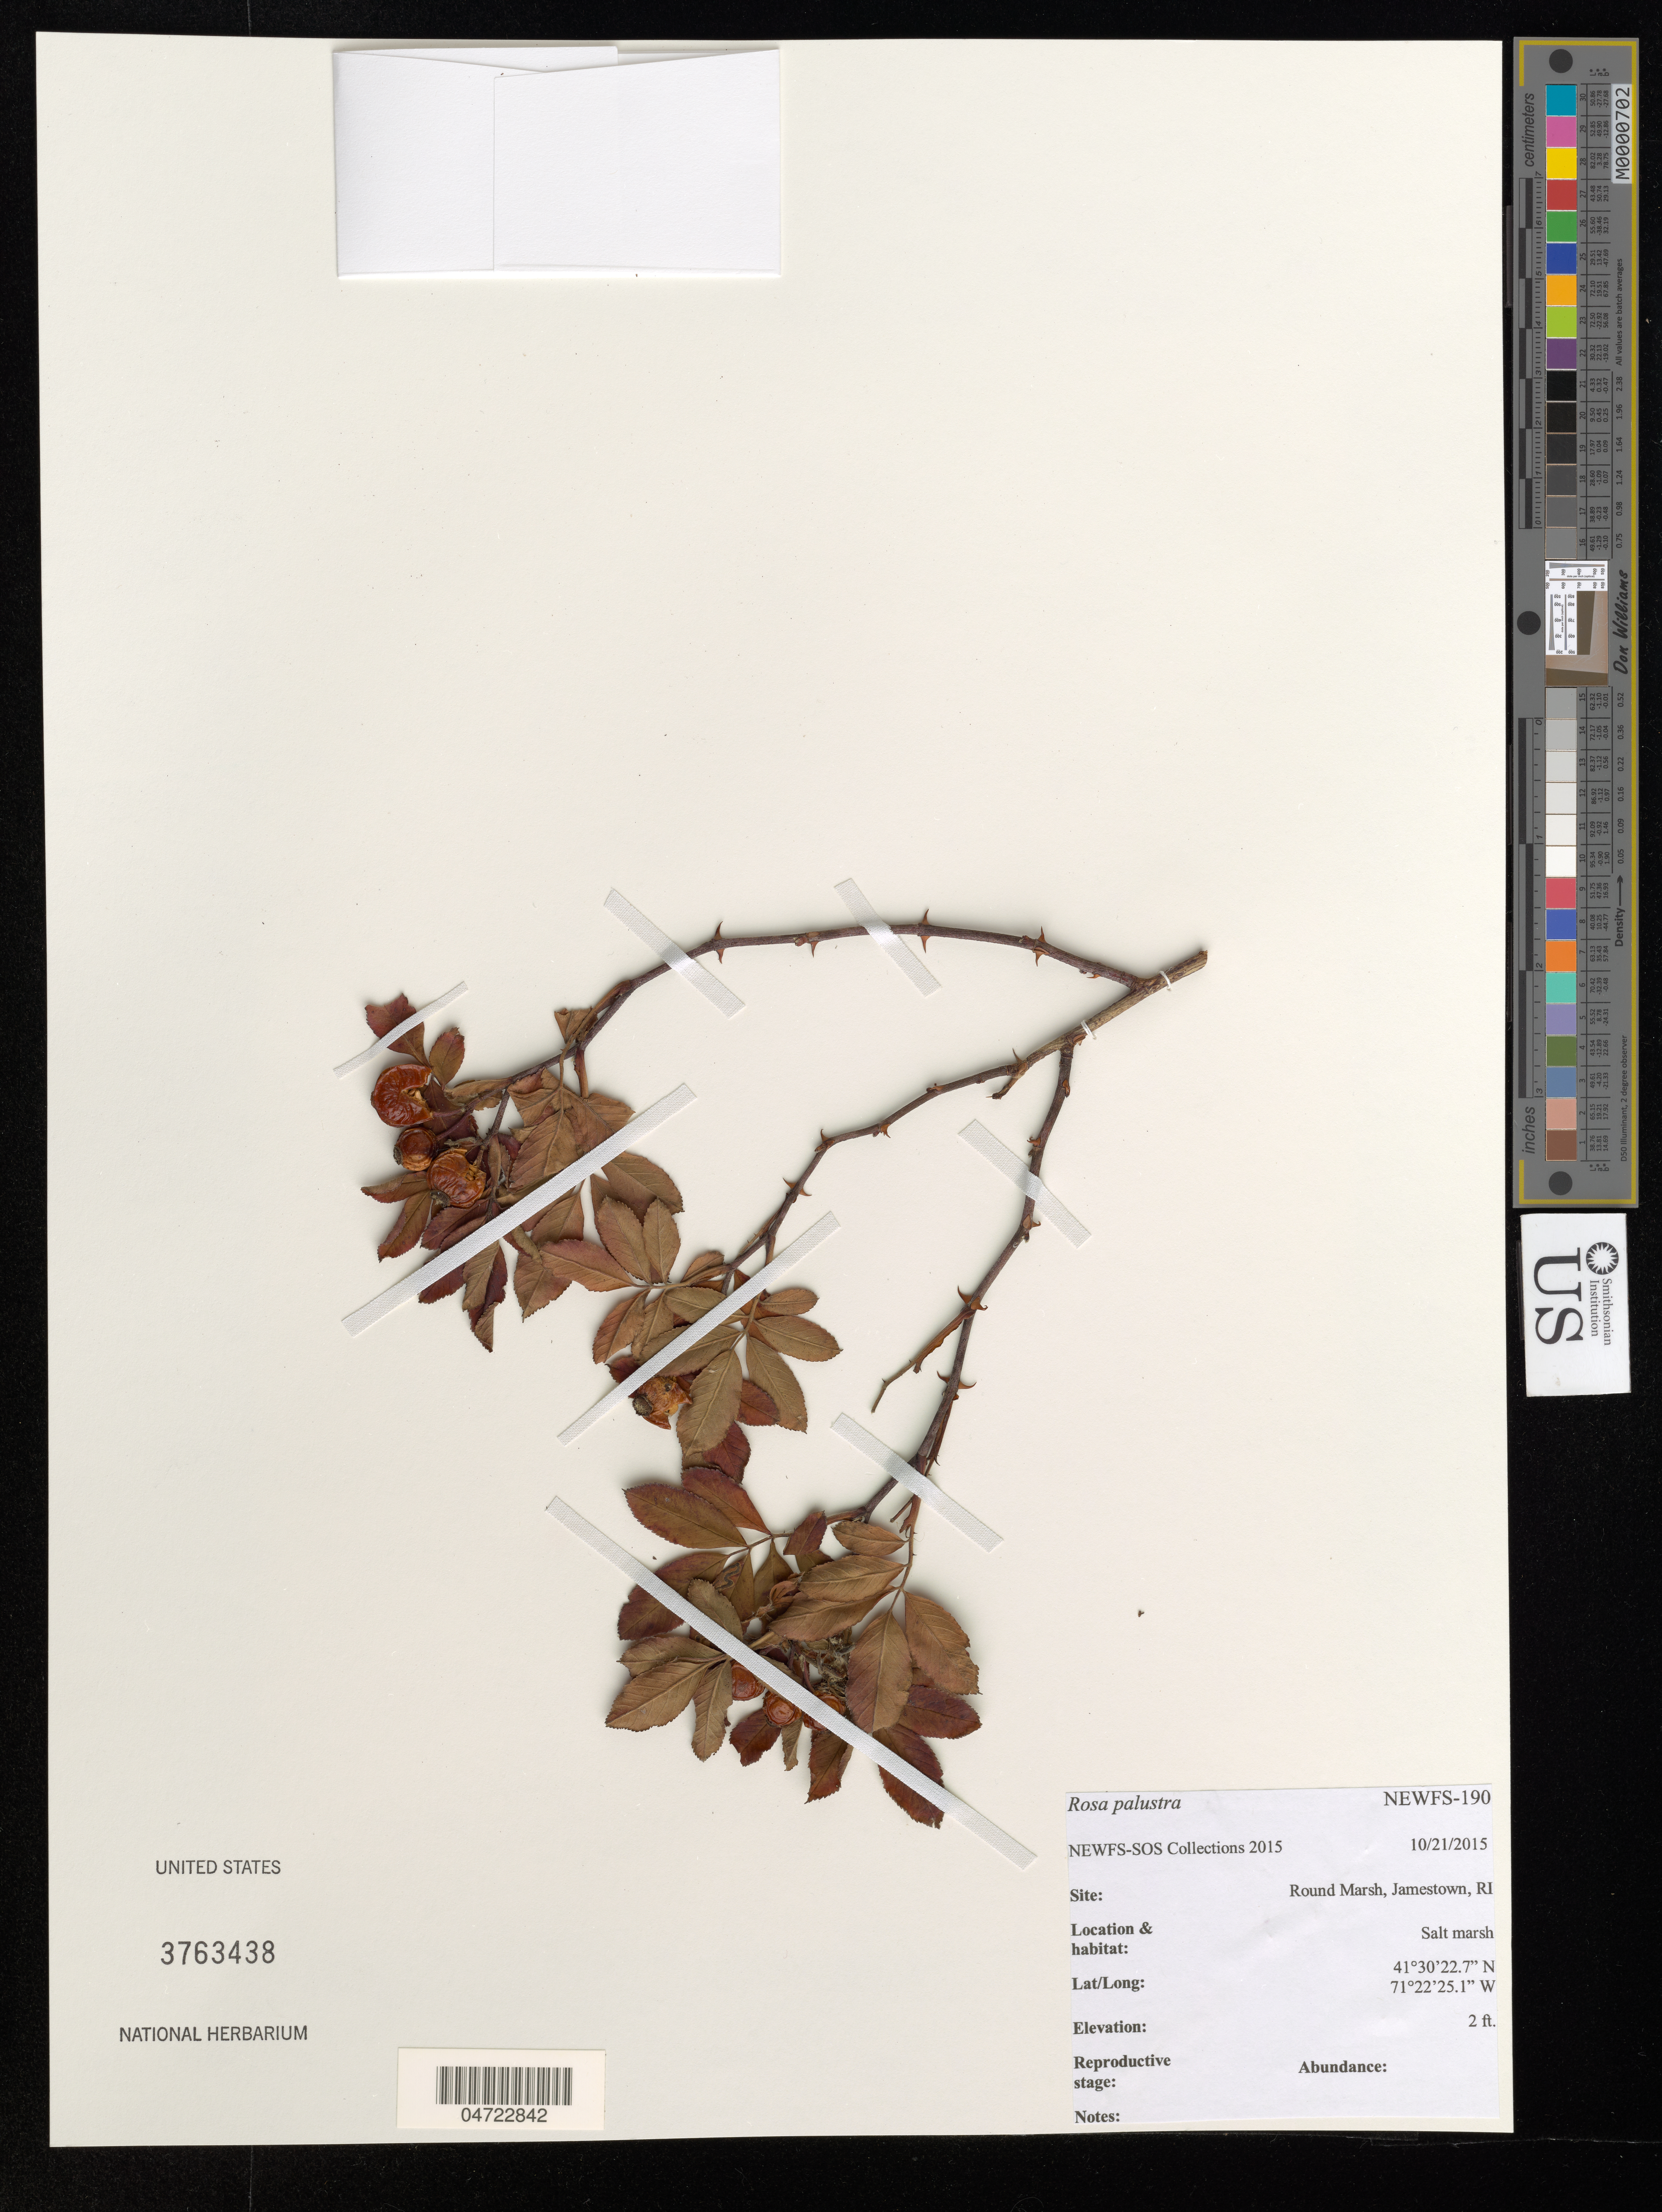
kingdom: Plantae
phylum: Tracheophyta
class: Magnoliopsida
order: Rosales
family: Rosaceae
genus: Rosa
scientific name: Rosa palustris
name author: Marshall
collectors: NEWFS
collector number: NEWFS-190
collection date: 2015-10-21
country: United States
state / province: Rhode Island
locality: Site: Round Marsh, Jamestown, RI. Salt marsh.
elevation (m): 1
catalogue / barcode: US 3763438